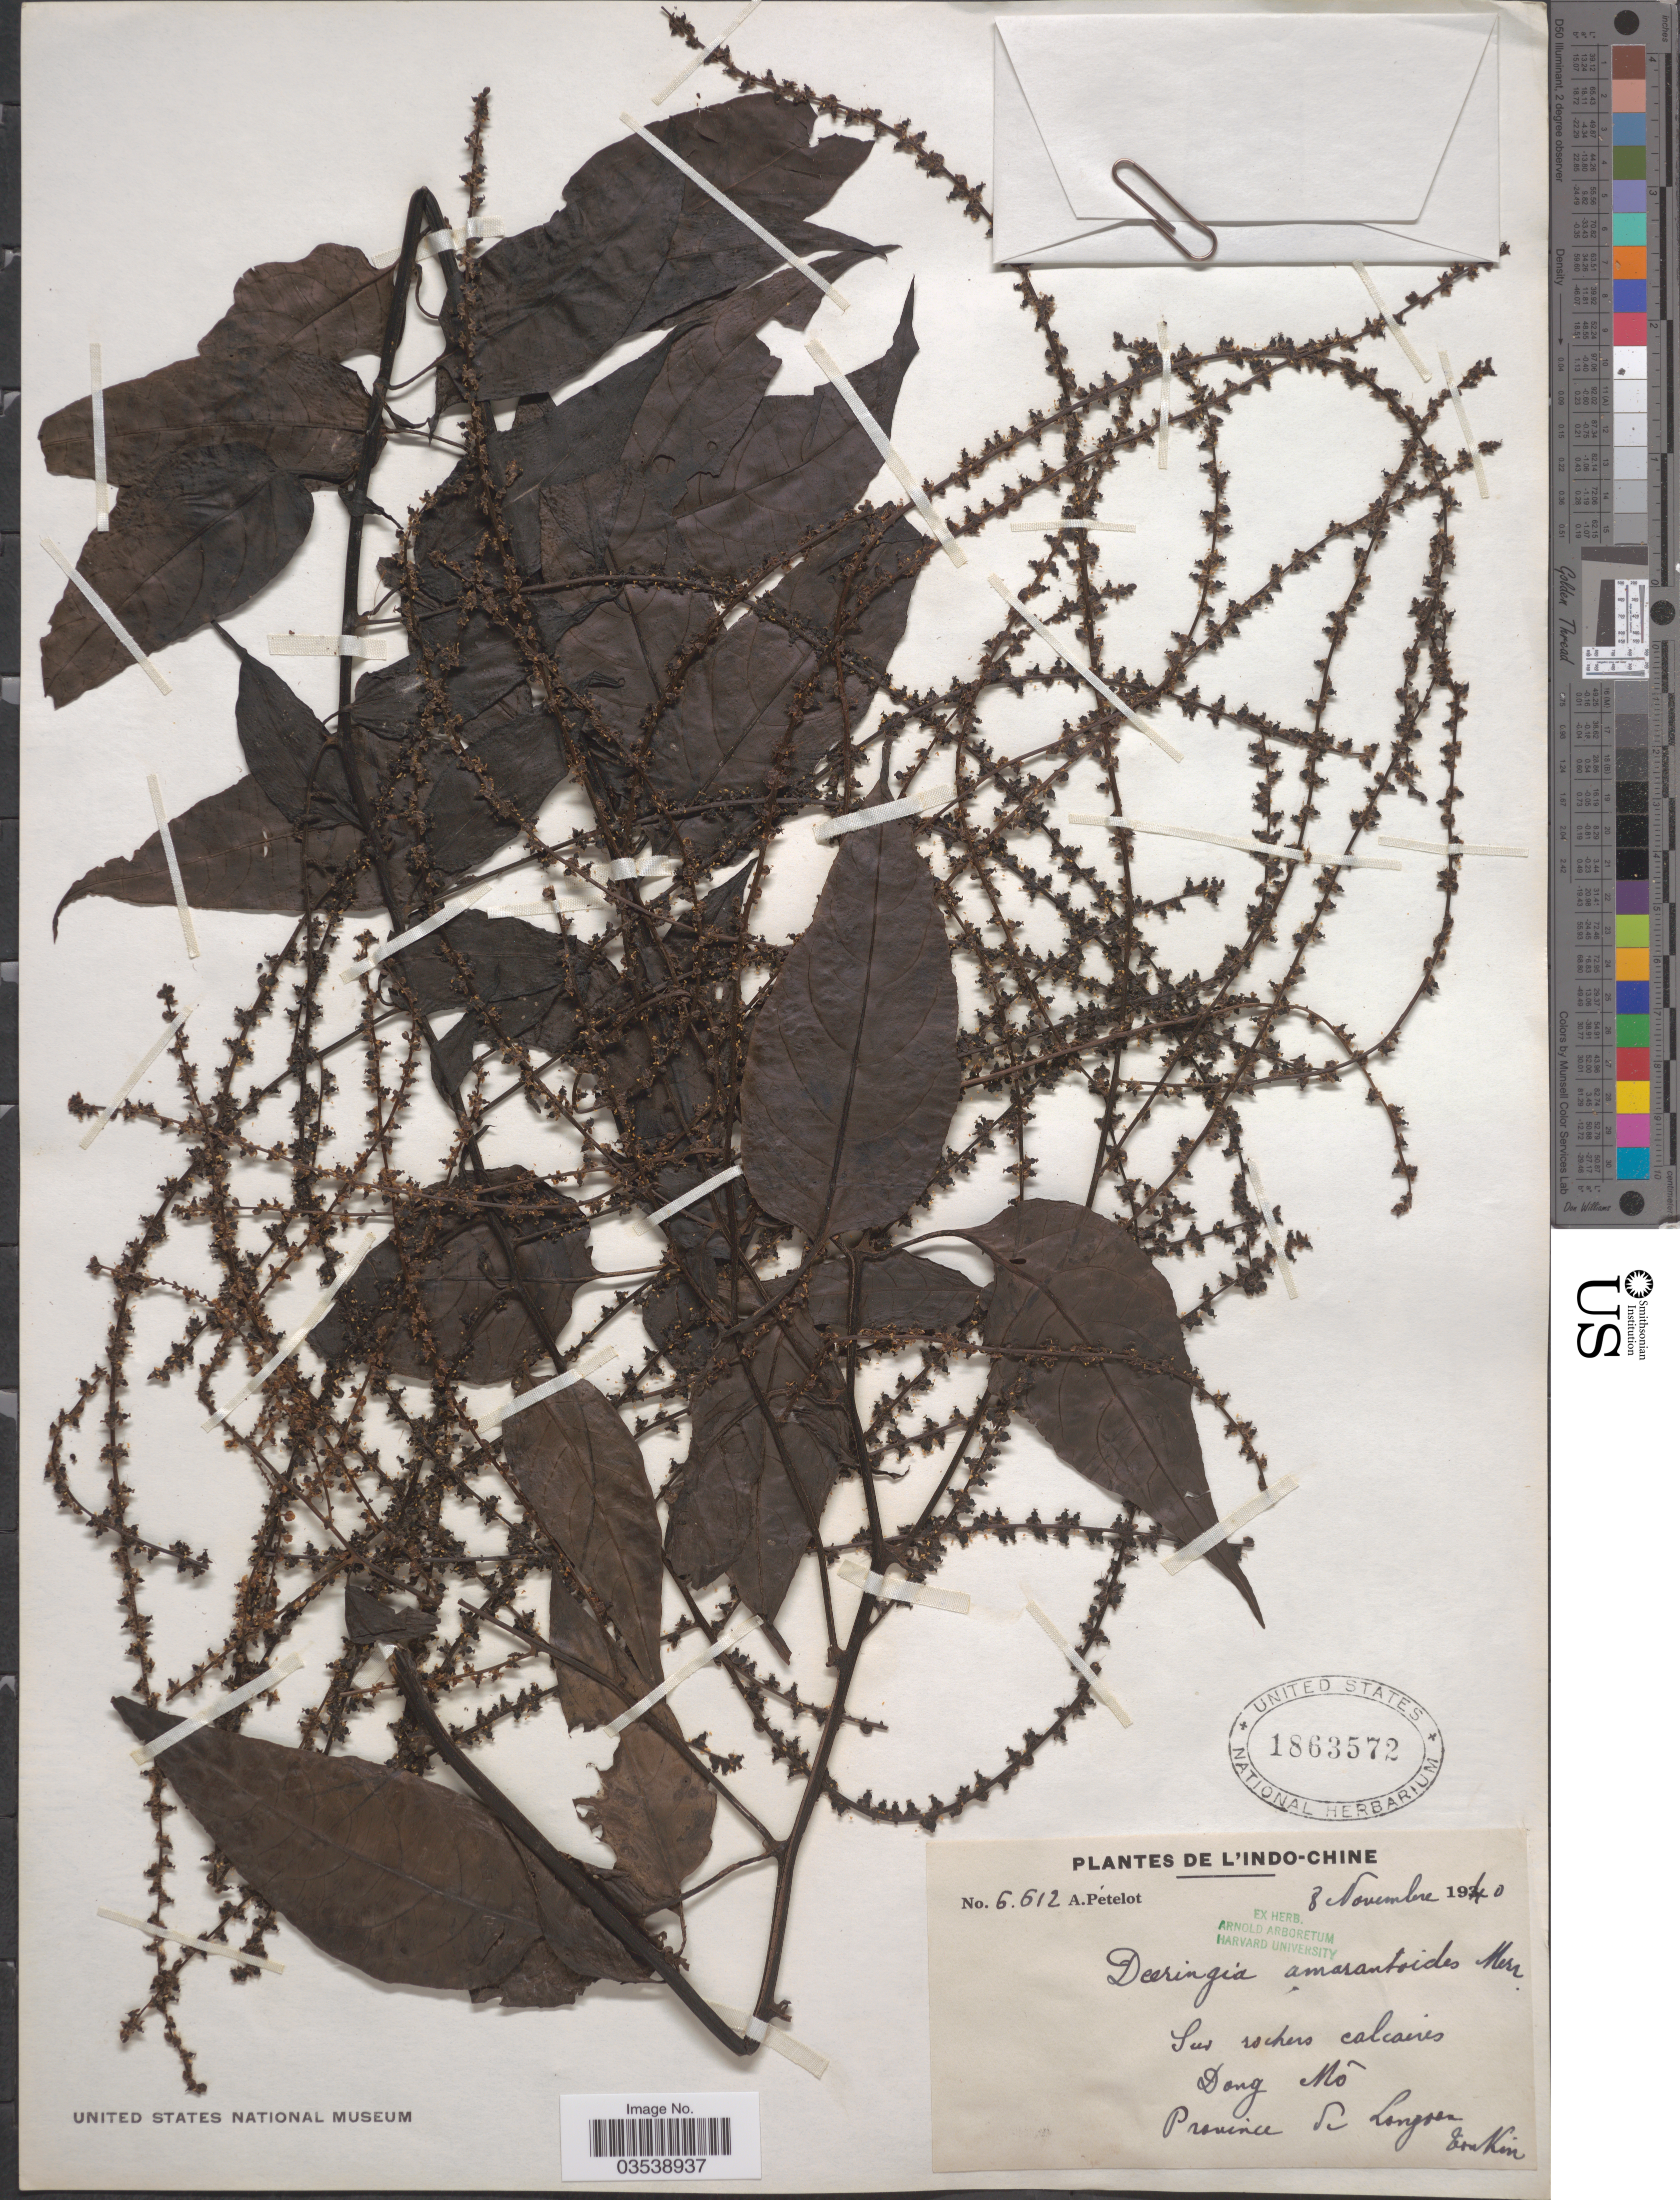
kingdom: Plantae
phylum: Tracheophyta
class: Magnoliopsida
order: Caryophyllales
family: Amaranthaceae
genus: Deeringia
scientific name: Deeringia amaranthoides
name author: (Lam.) Merr.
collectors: A. Petelot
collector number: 6612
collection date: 1940-11-08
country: Vietnam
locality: Indo-Chine. Dong Mô. Province de Longoen [interpreted]. Tonkin.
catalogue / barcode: US 1863572